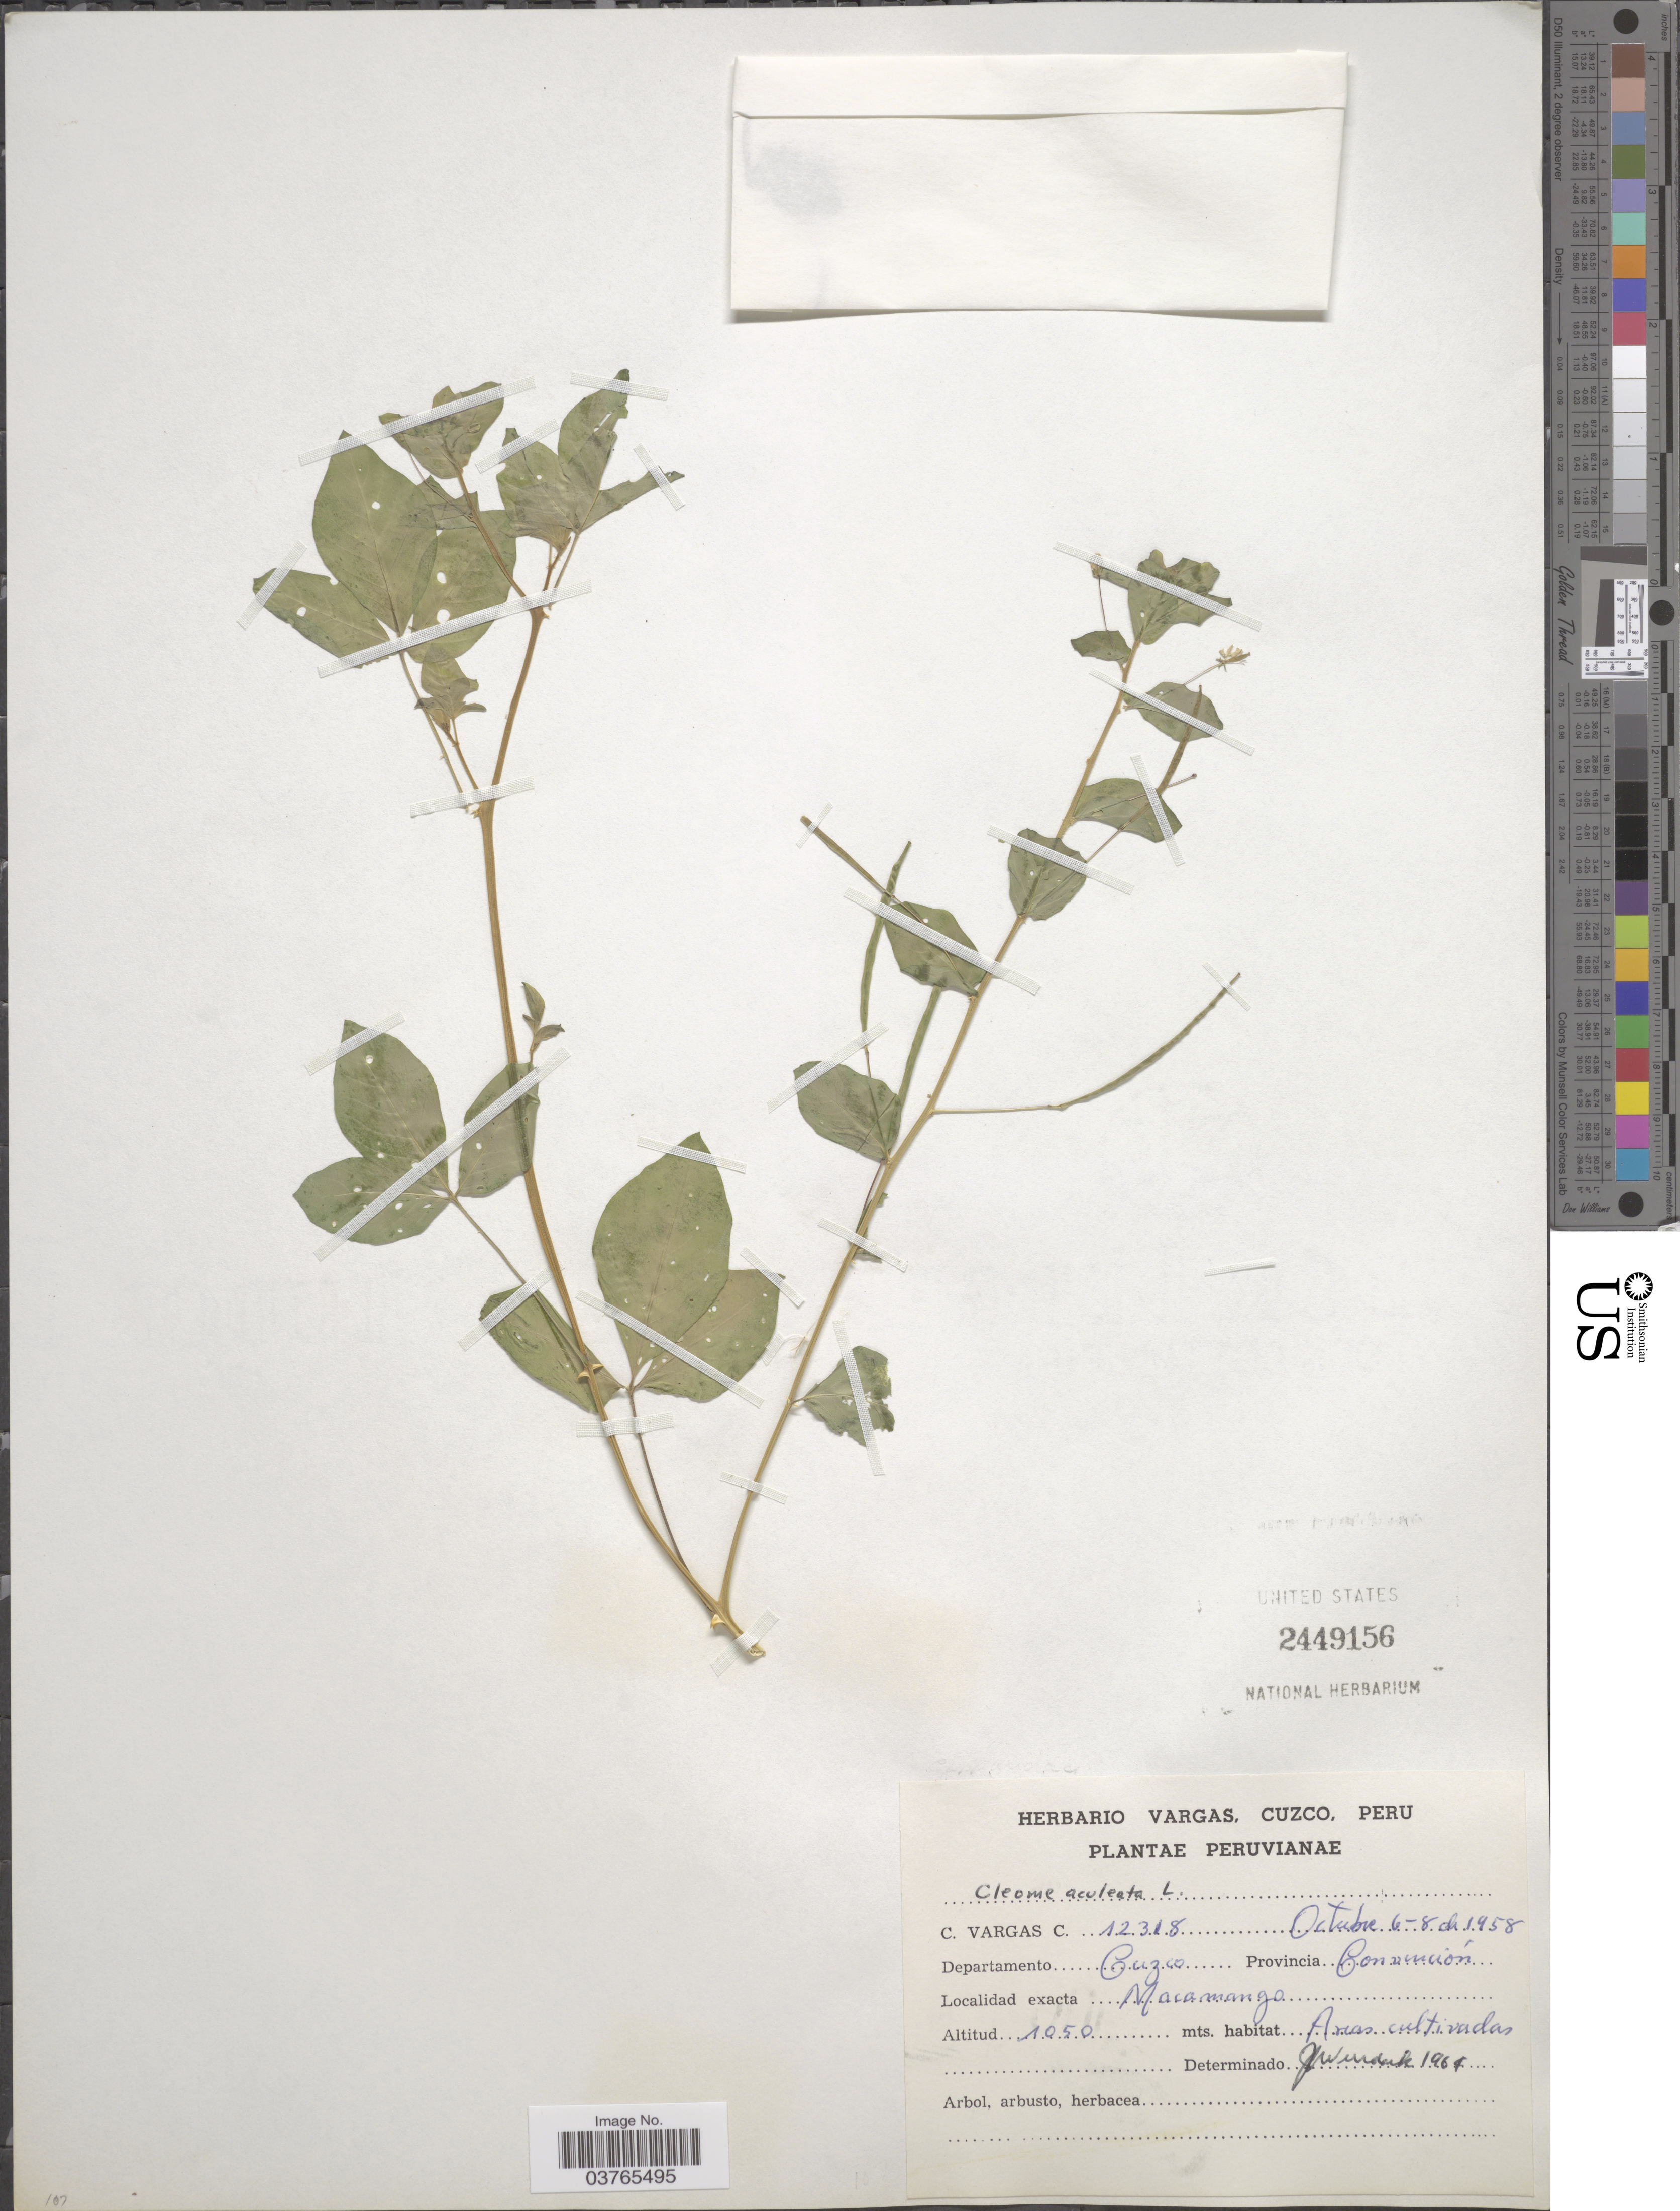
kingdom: Plantae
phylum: Tracheophyta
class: Magnoliopsida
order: Brassicales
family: Cleomaceae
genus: Tarenaya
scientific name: Tarenaya aculeata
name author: (L.) Soares Neto & Roalson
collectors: C. Vargas Calderón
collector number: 12318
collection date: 1958-10-06/1958-10-08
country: Peru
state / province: Cusco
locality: Departamento Cuzco. Provincia Convención, Macamango.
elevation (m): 1050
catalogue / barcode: US 2449156